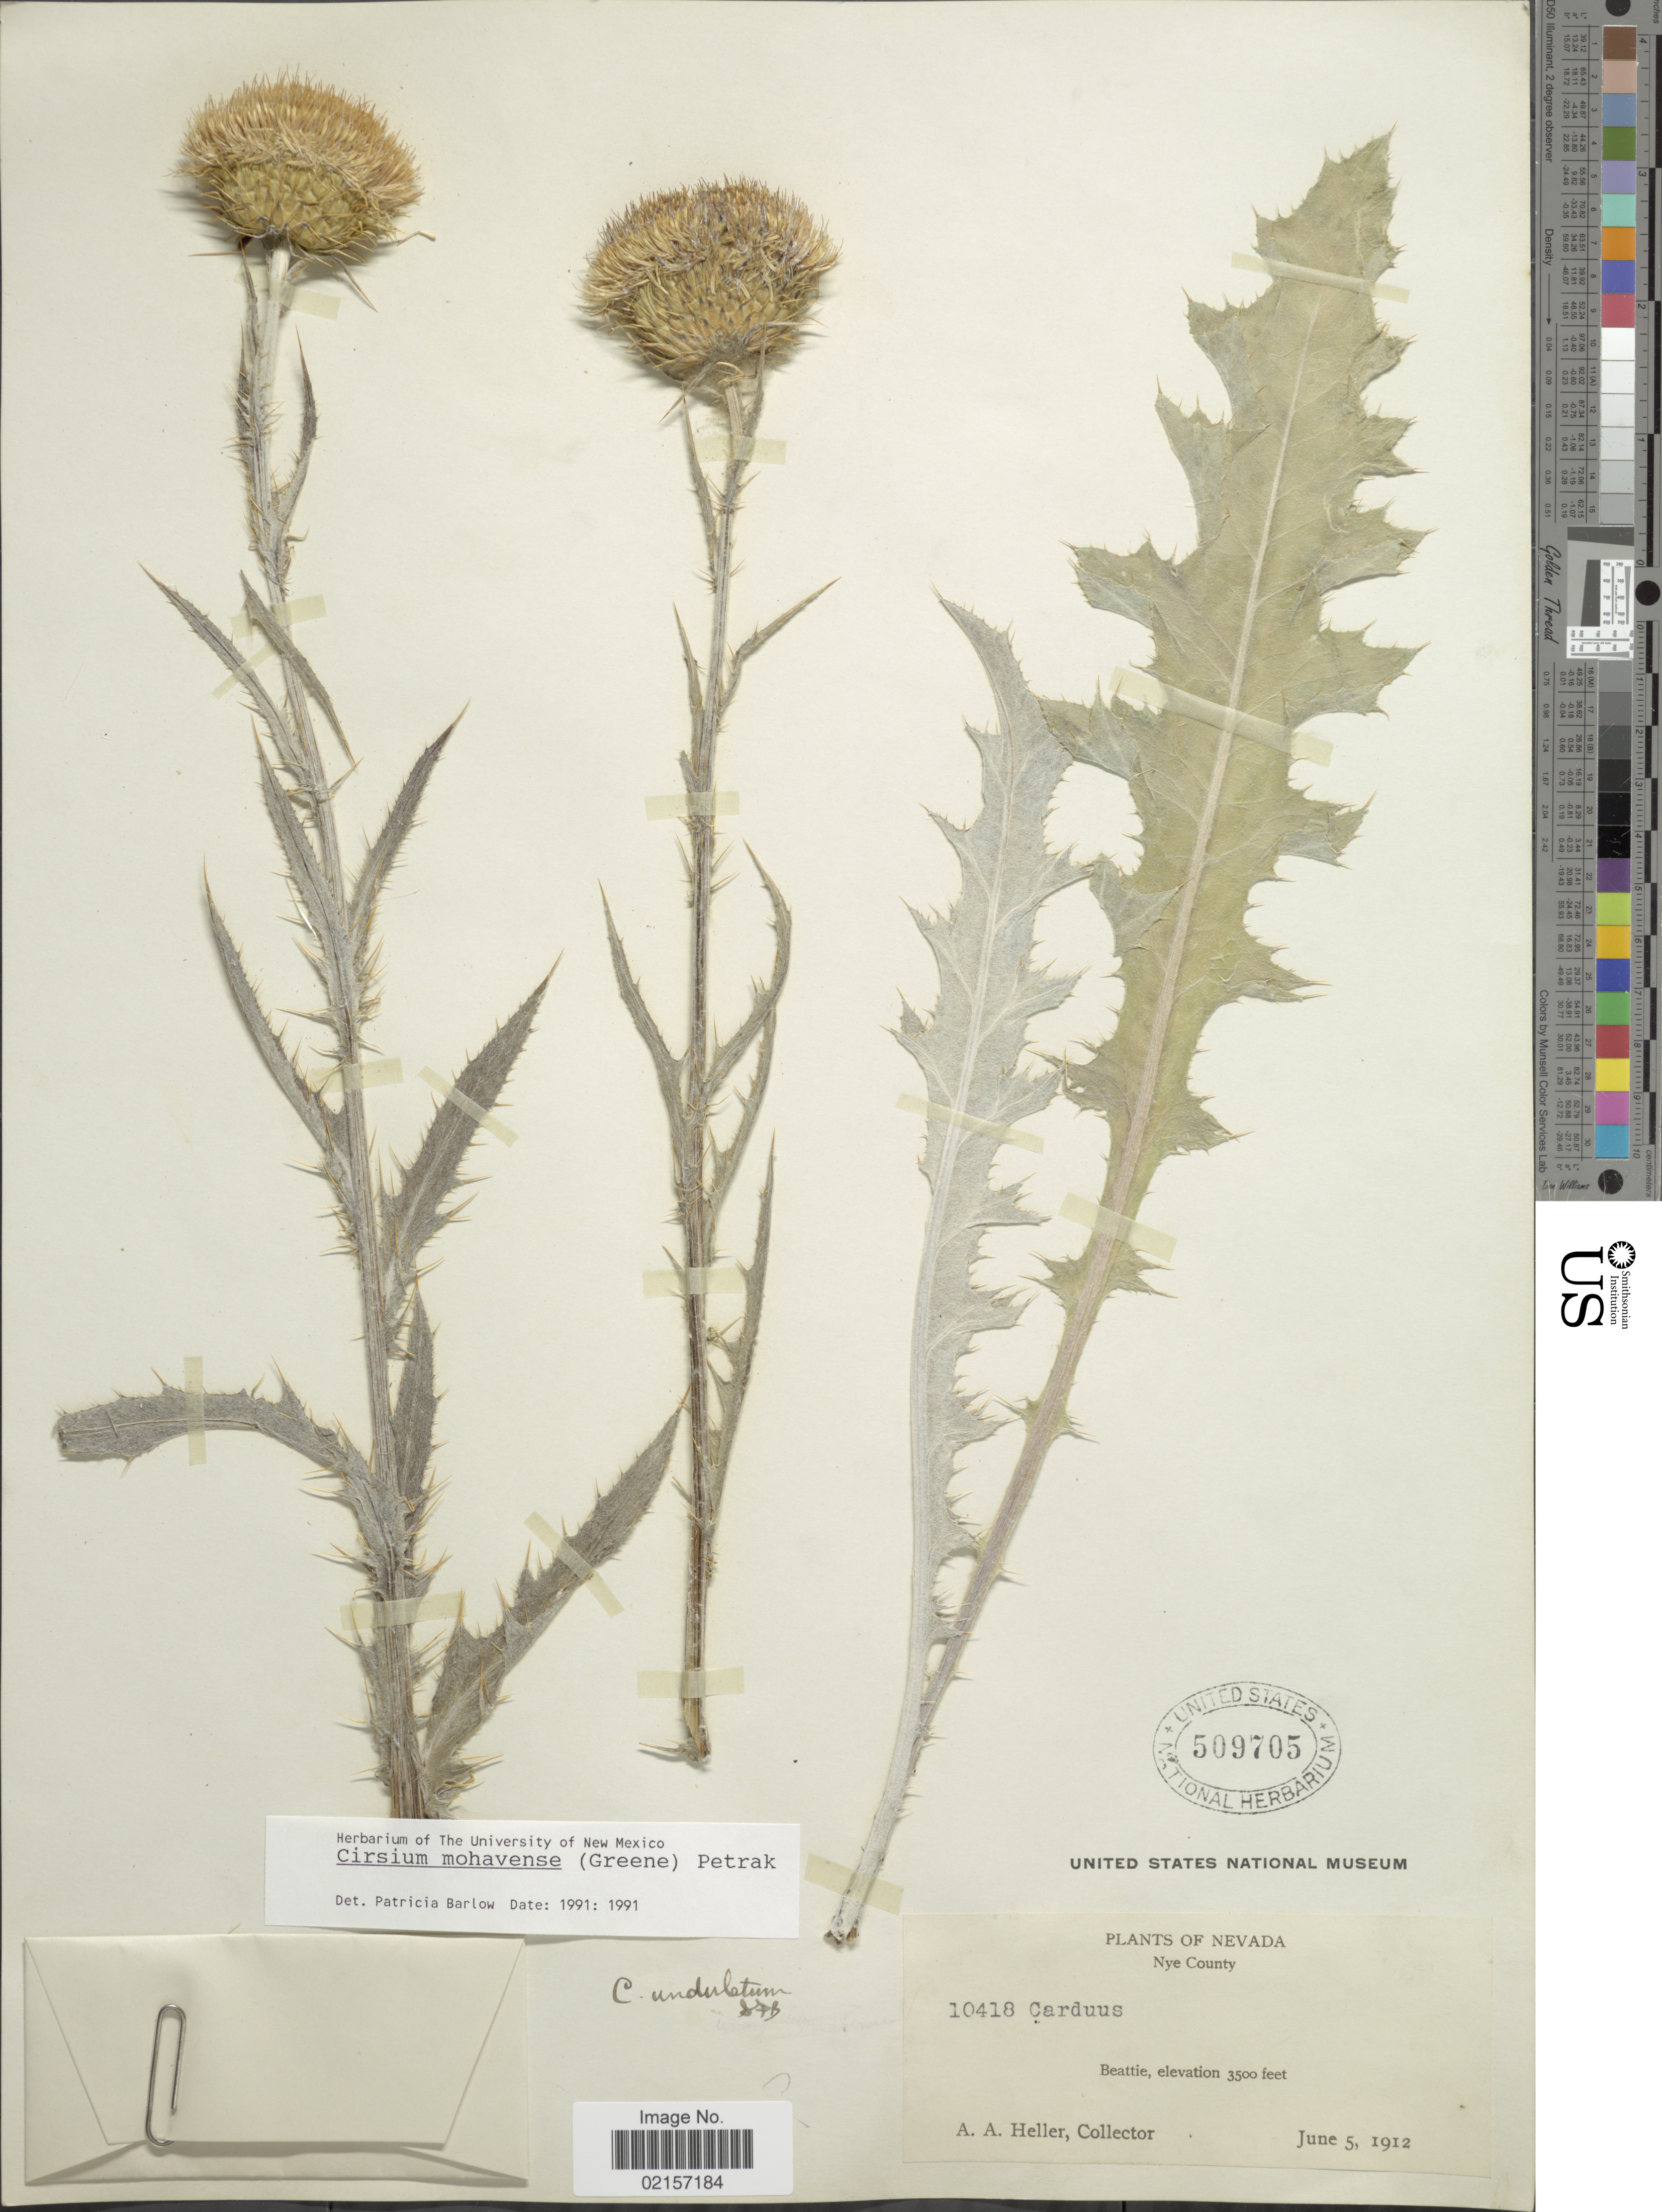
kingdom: Plantae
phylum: Tracheophyta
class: Magnoliopsida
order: Asterales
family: Asteraceae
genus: Cirsium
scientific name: Cirsium mohavense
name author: (Greene) Petr.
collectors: A. A. Heller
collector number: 10418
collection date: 1912-06-05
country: United States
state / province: Nevada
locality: Nye County, Beattie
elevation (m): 1067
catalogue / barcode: US 509705